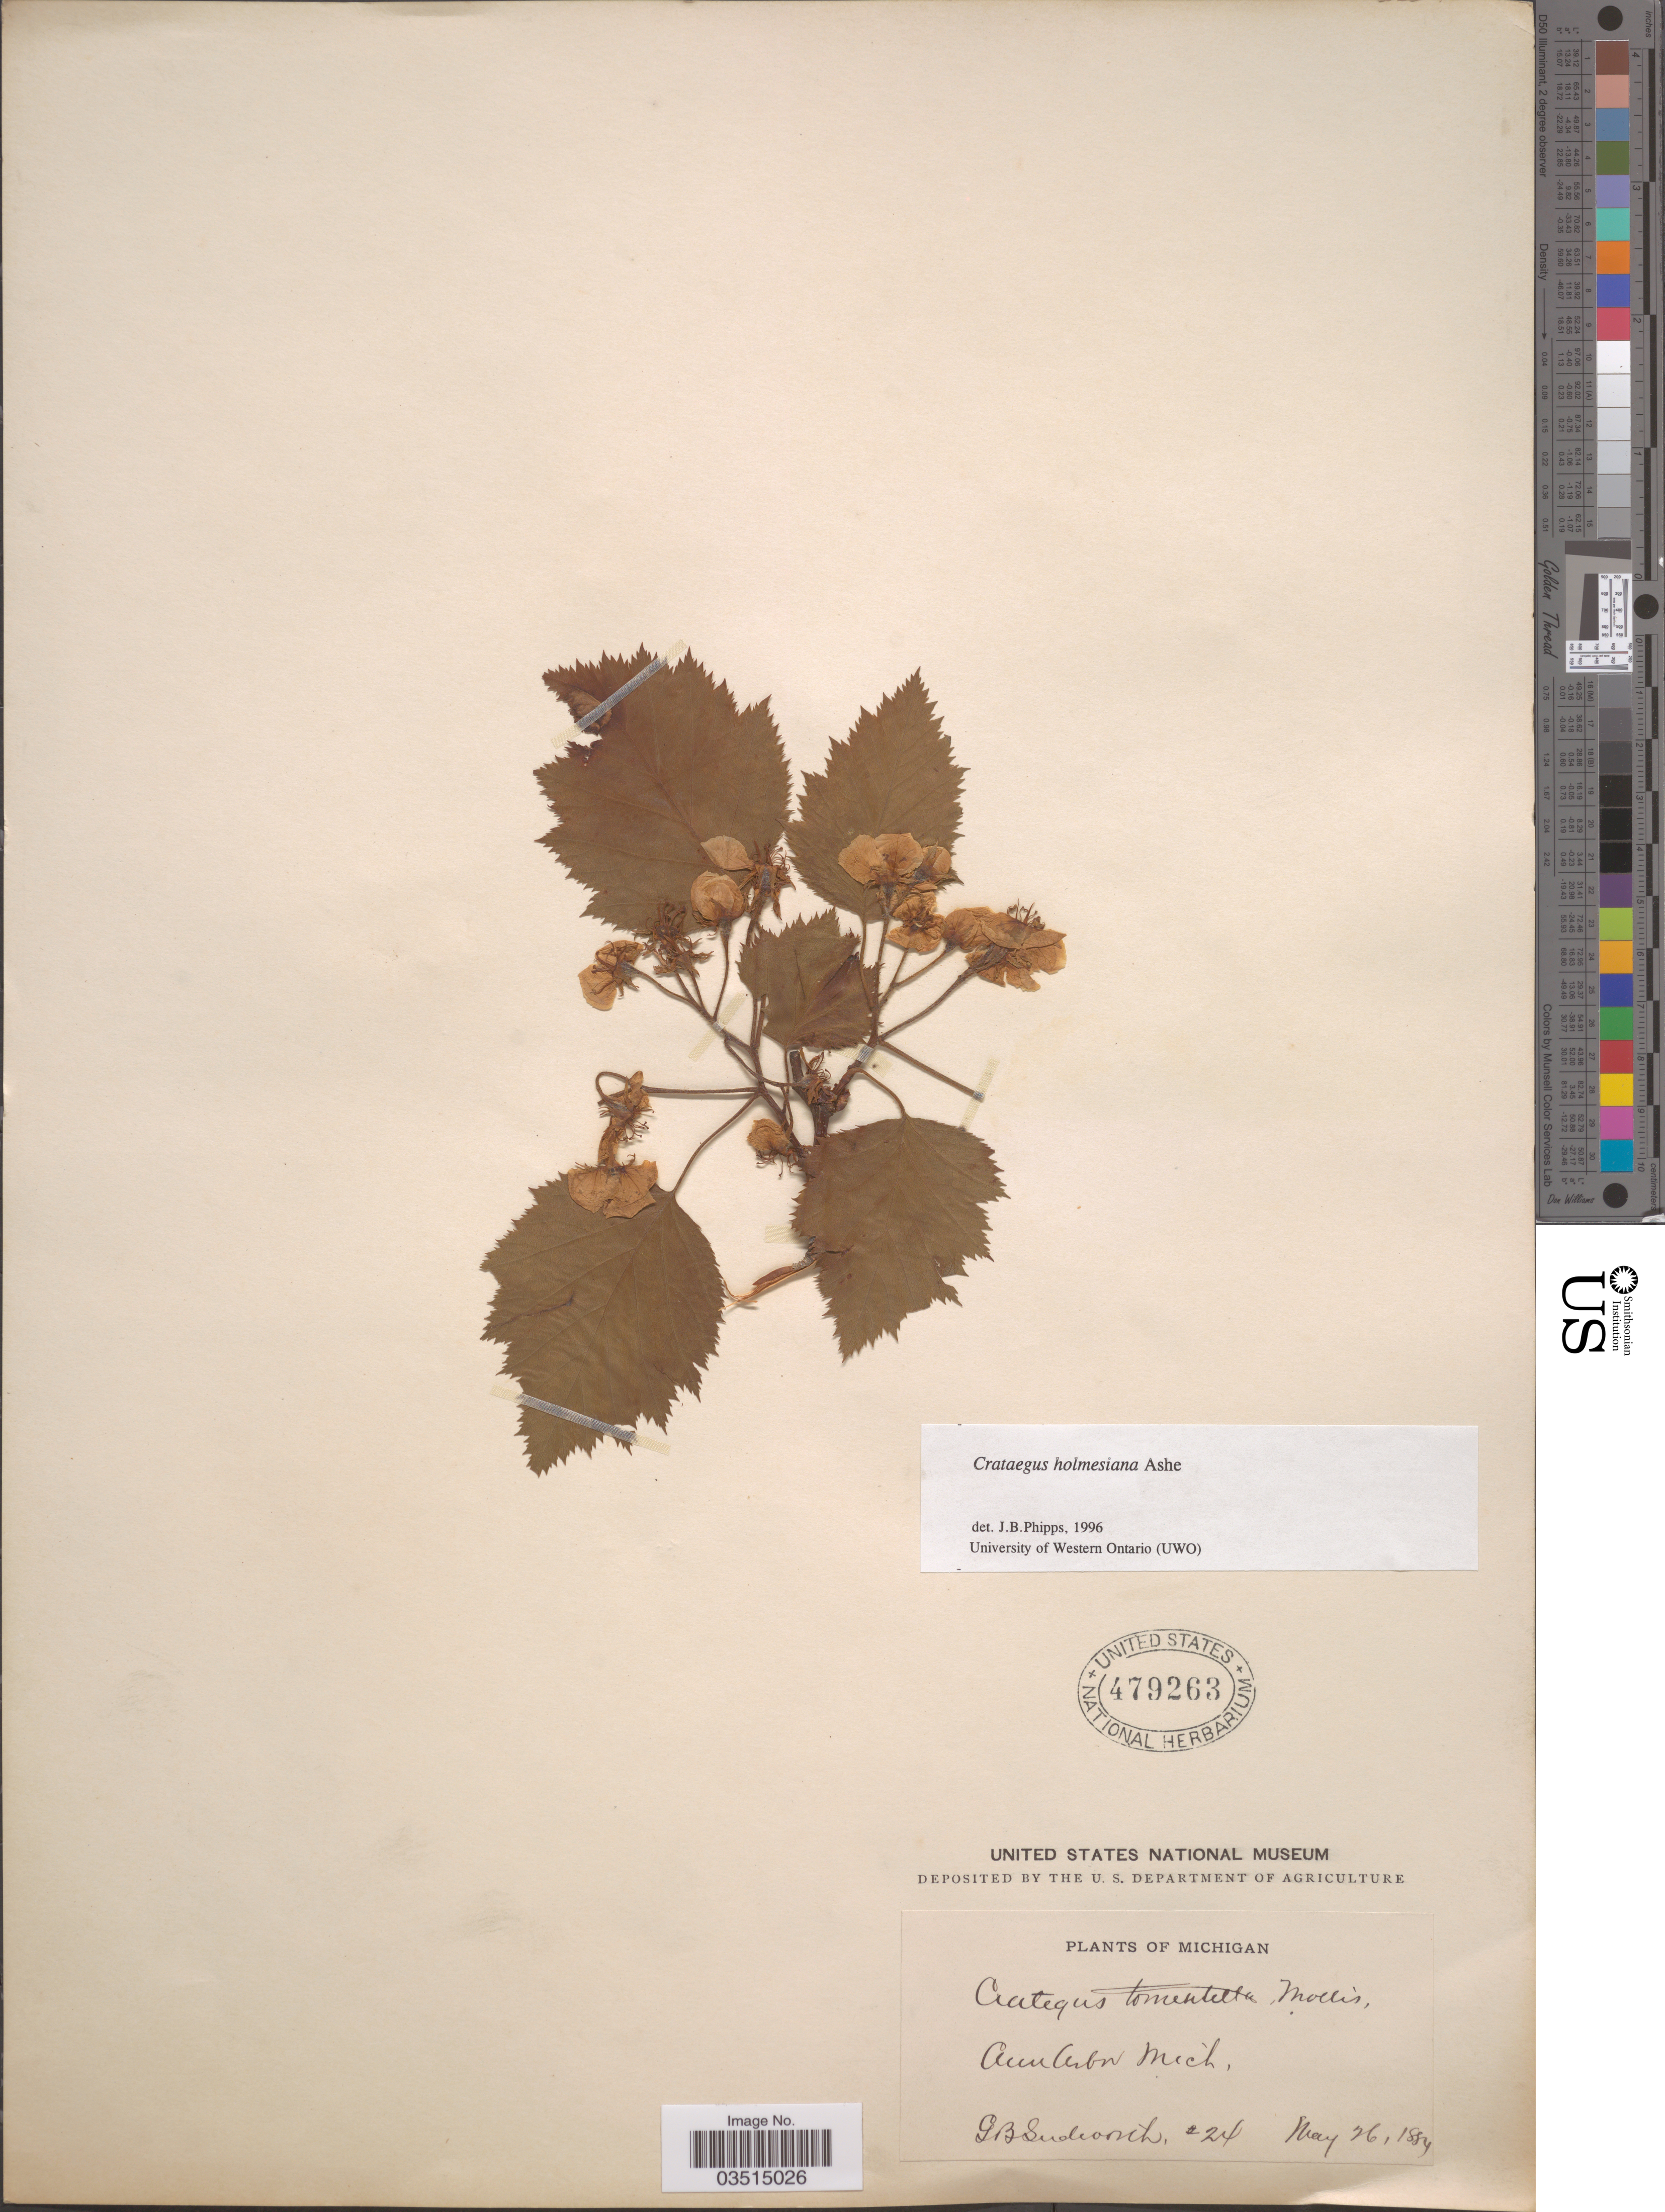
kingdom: Plantae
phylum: Tracheophyta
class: Magnoliopsida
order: Rosales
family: Rosaceae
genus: Crataegus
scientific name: Crataegus holmesiana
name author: Ashe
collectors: G. B. Sudworth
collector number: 24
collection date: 1884-05-26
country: United States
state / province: Michigan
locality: Ann Arbor.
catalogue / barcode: US 479263